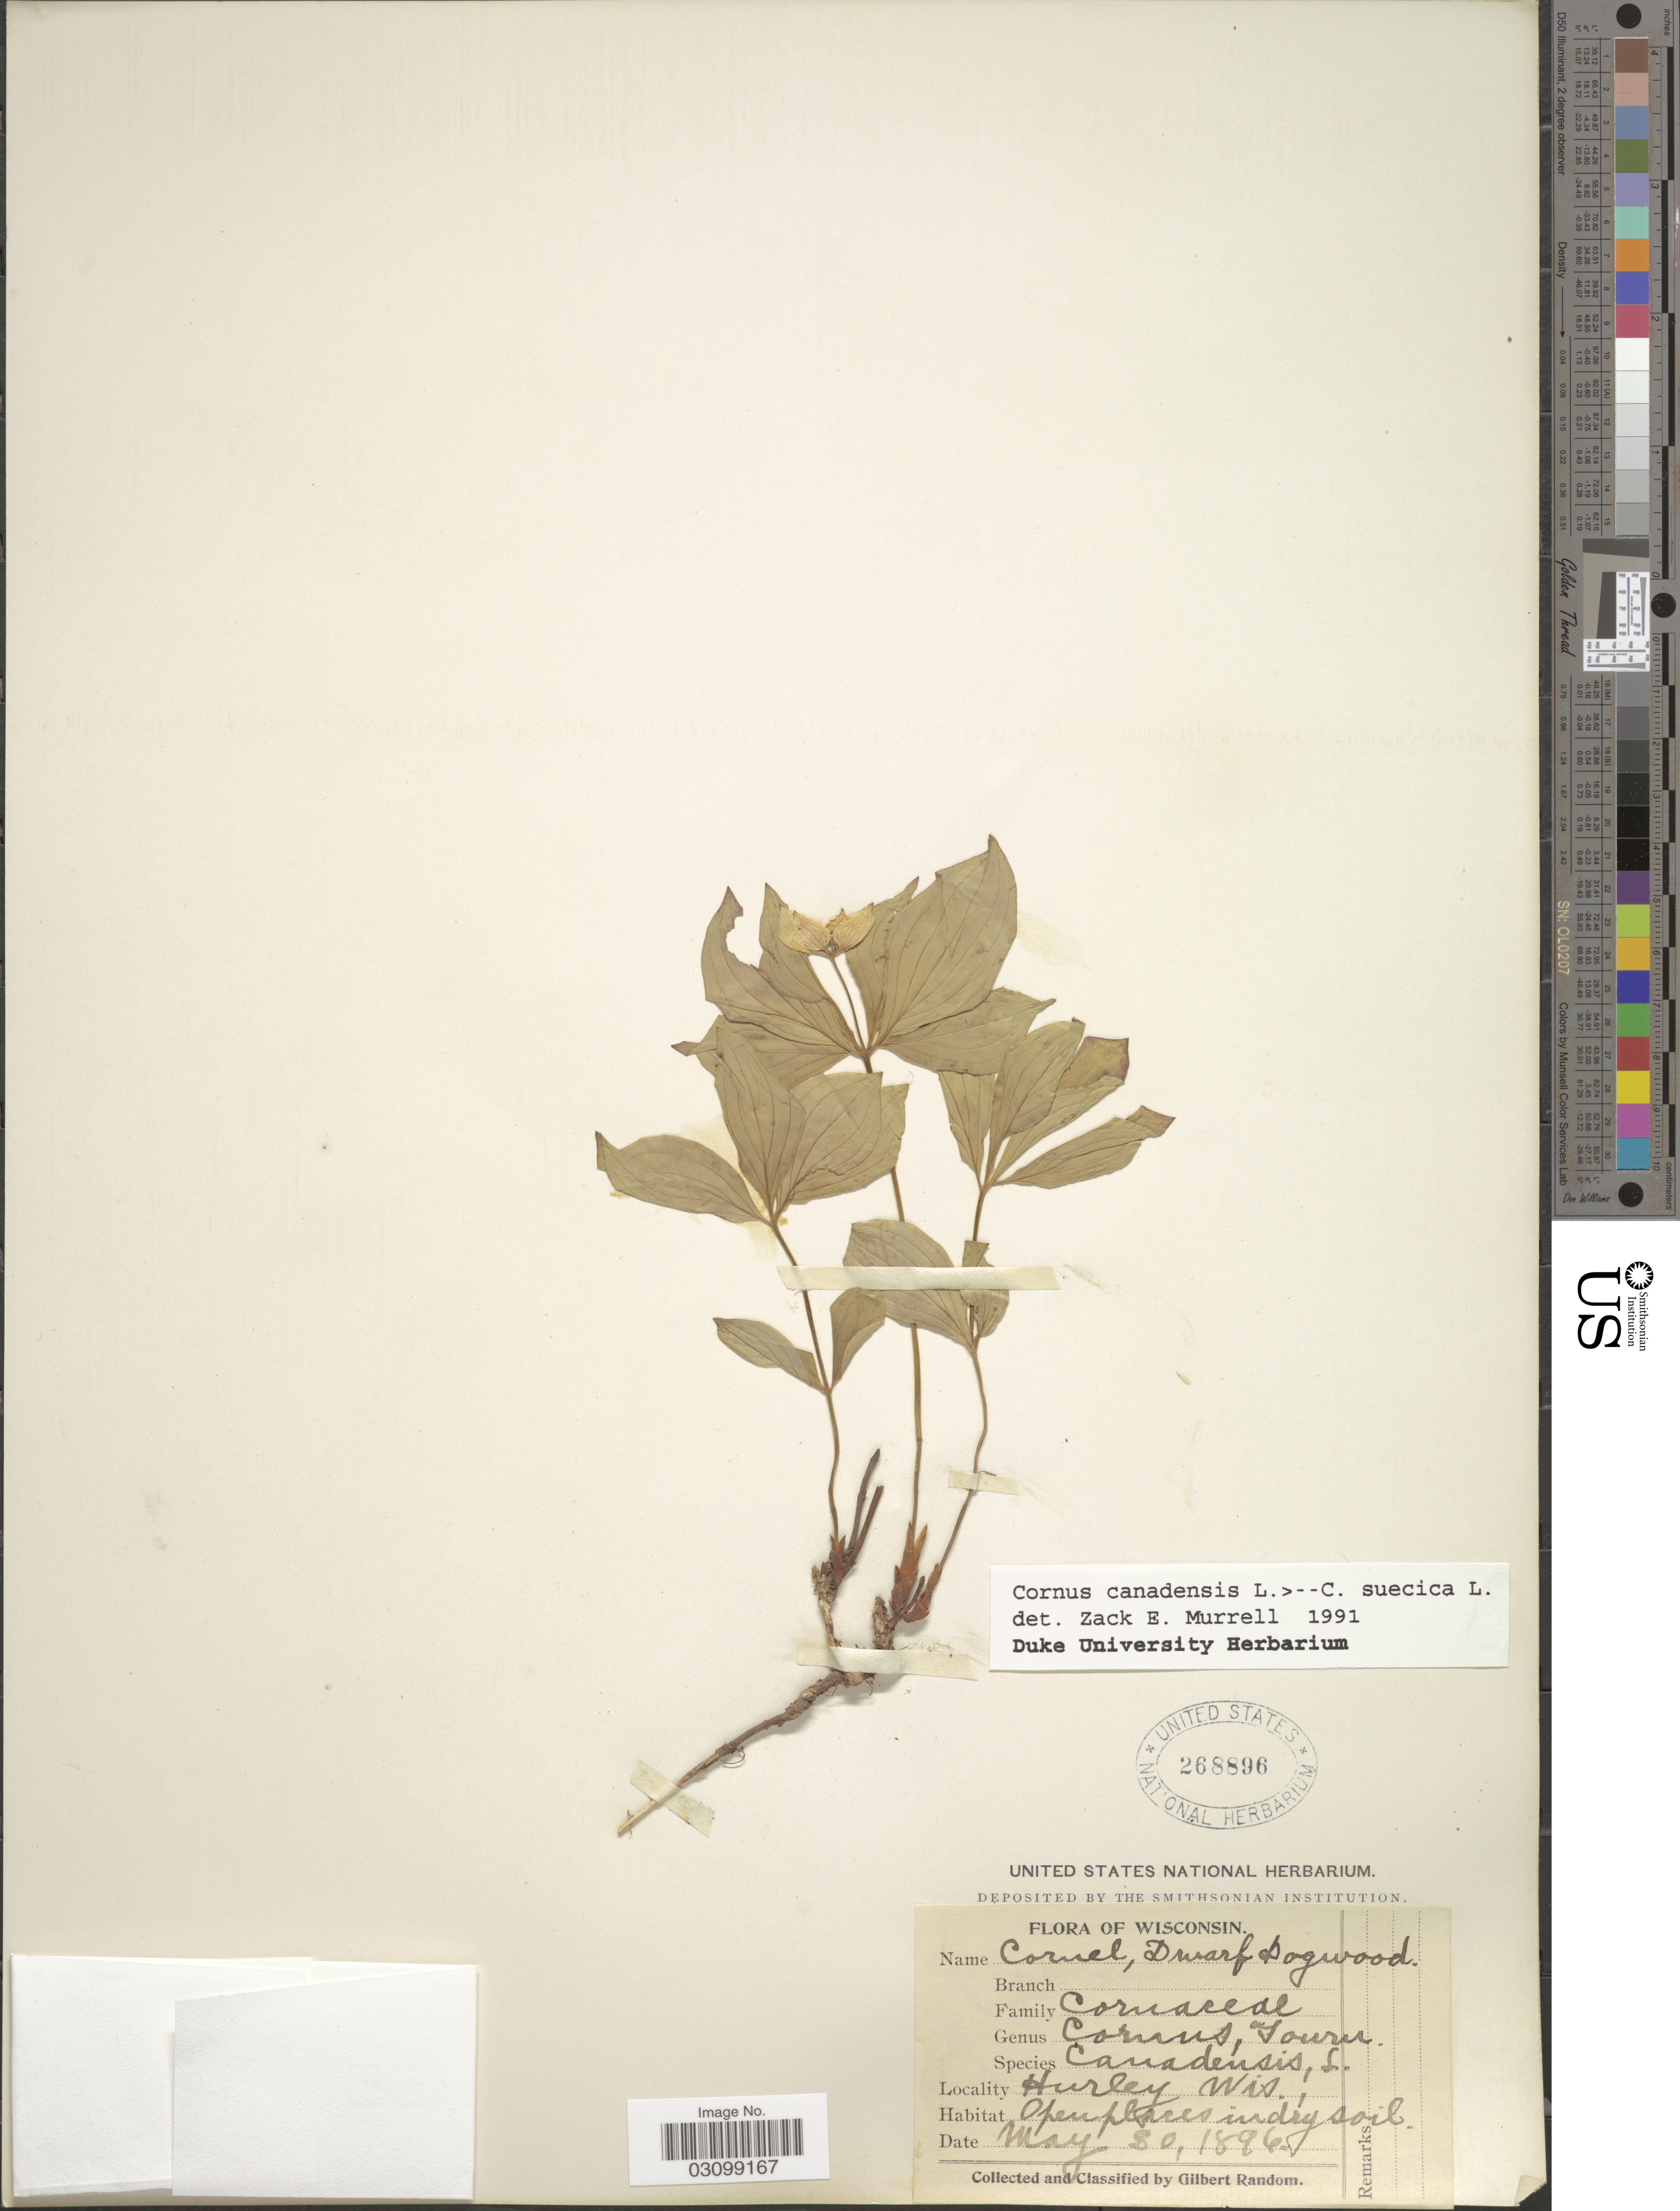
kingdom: Plantae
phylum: Tracheophyta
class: Magnoliopsida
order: Cornales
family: Cornaceae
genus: Cornus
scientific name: Cornus sp.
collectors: G. Random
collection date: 1896-05-30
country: United States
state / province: Wisconsin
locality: Hurley.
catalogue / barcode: US 268896